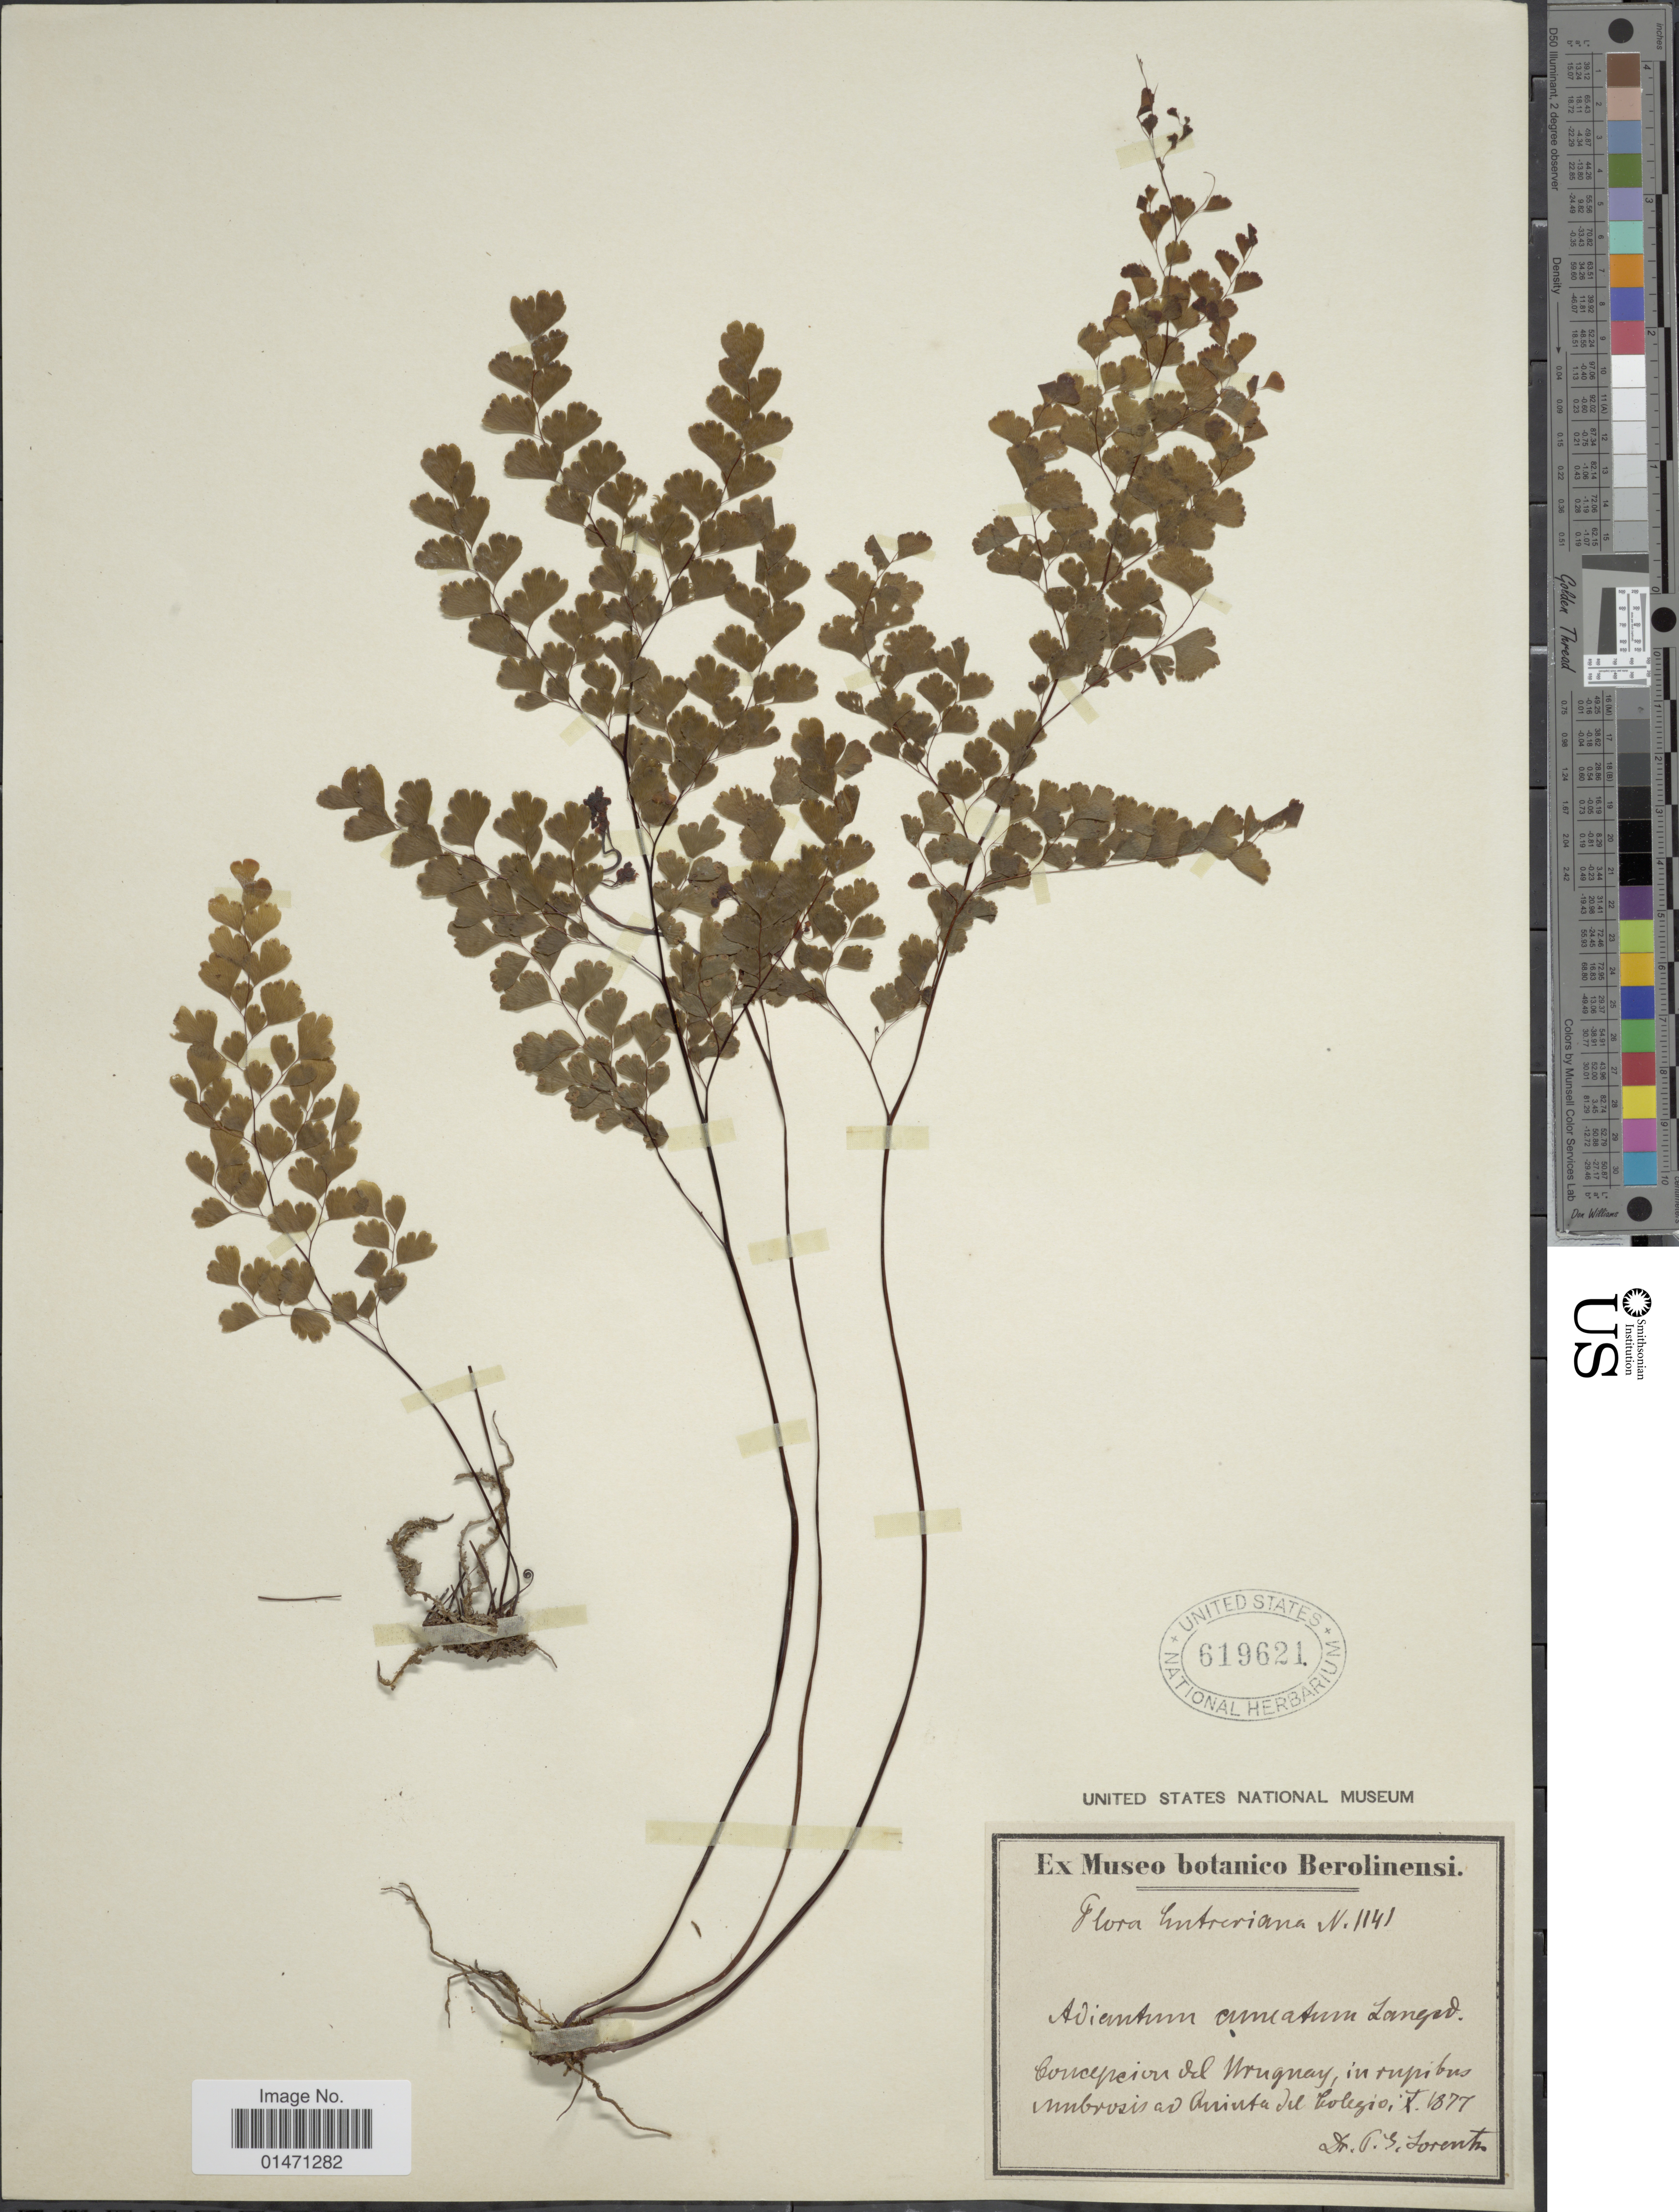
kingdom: Plantae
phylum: Tracheophyta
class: Polypodiopsida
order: Polypodiales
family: Pteridaceae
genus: Adiantum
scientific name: Adiantum raddianum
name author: C. Presl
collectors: P. G. Lorentz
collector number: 1141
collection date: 1877-10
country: Uruguay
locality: Concepcion del Uruguay in rupibus umbrosis ad Quinta del Colegio.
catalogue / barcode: US 619621